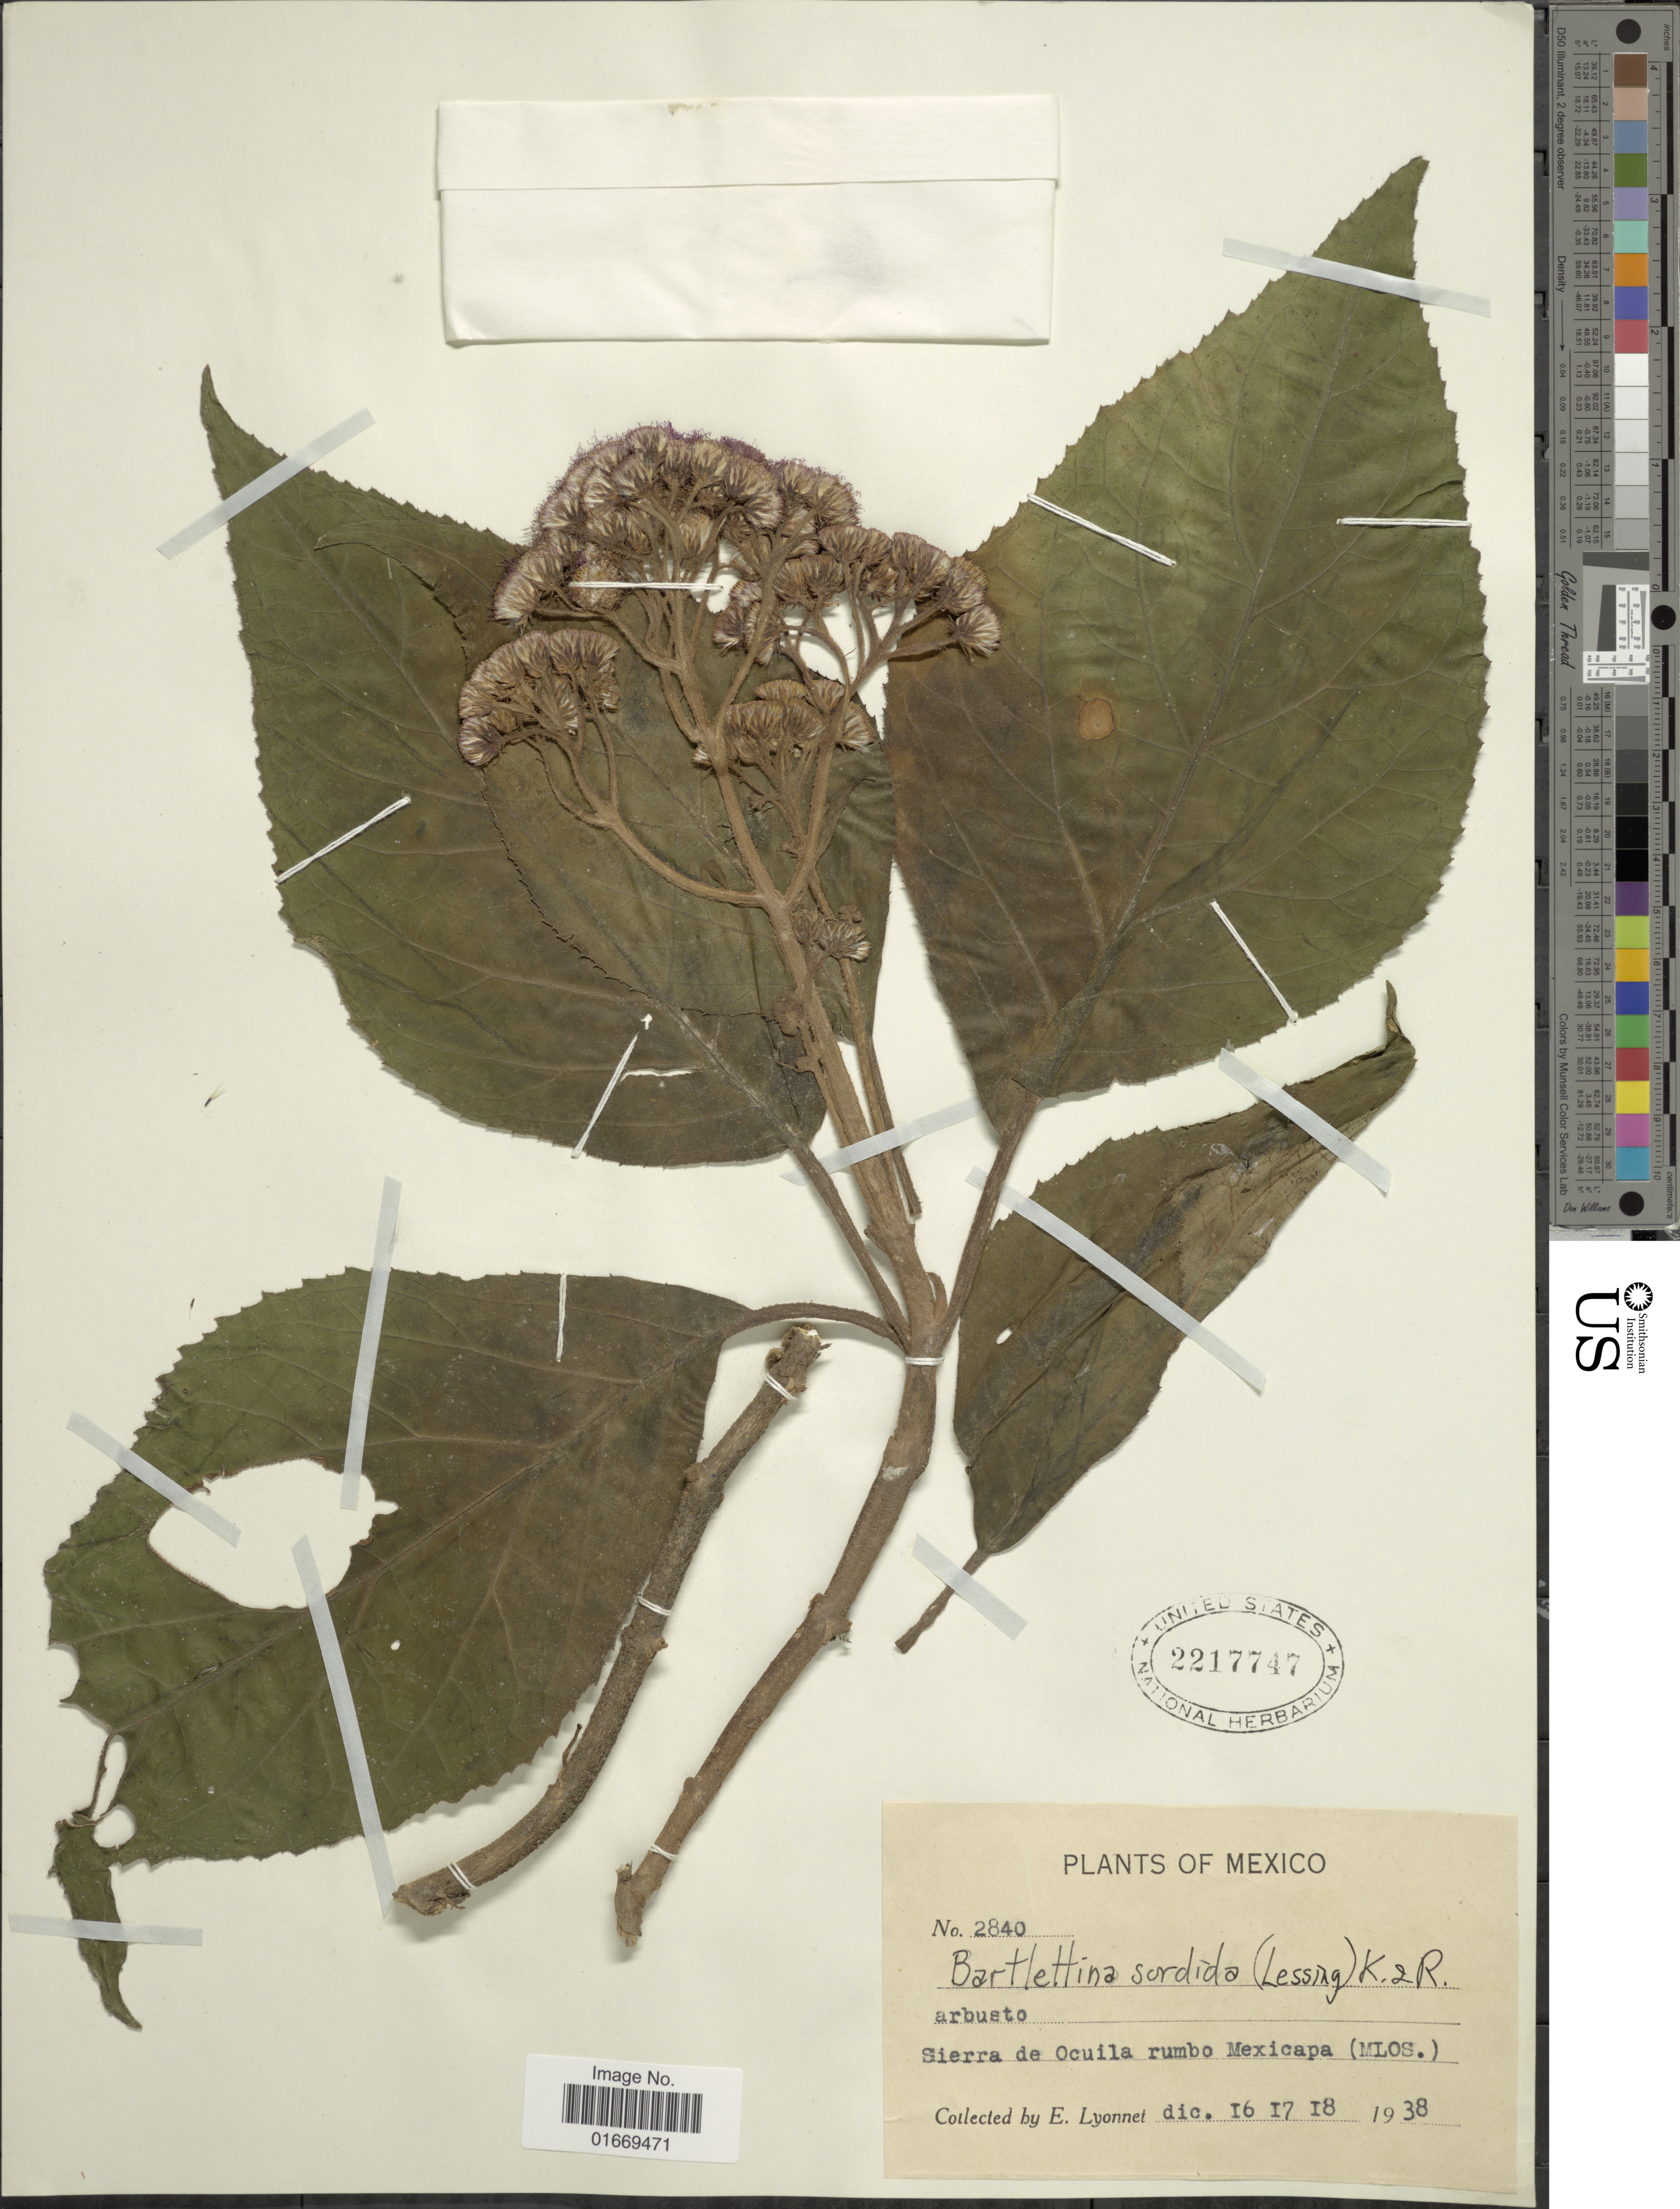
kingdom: Plantae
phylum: Tracheophyta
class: Magnoliopsida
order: Asterales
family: Asteraceae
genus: Bartlettina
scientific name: Bartlettina sordida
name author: (Less.) R.M. King & H. Rob.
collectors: E. Lyonnet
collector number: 2840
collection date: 1938-12-16/1938-12-18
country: Mexico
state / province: Morelos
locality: Sierra de Ocuila rumbo Mexicapa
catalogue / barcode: US 2217747